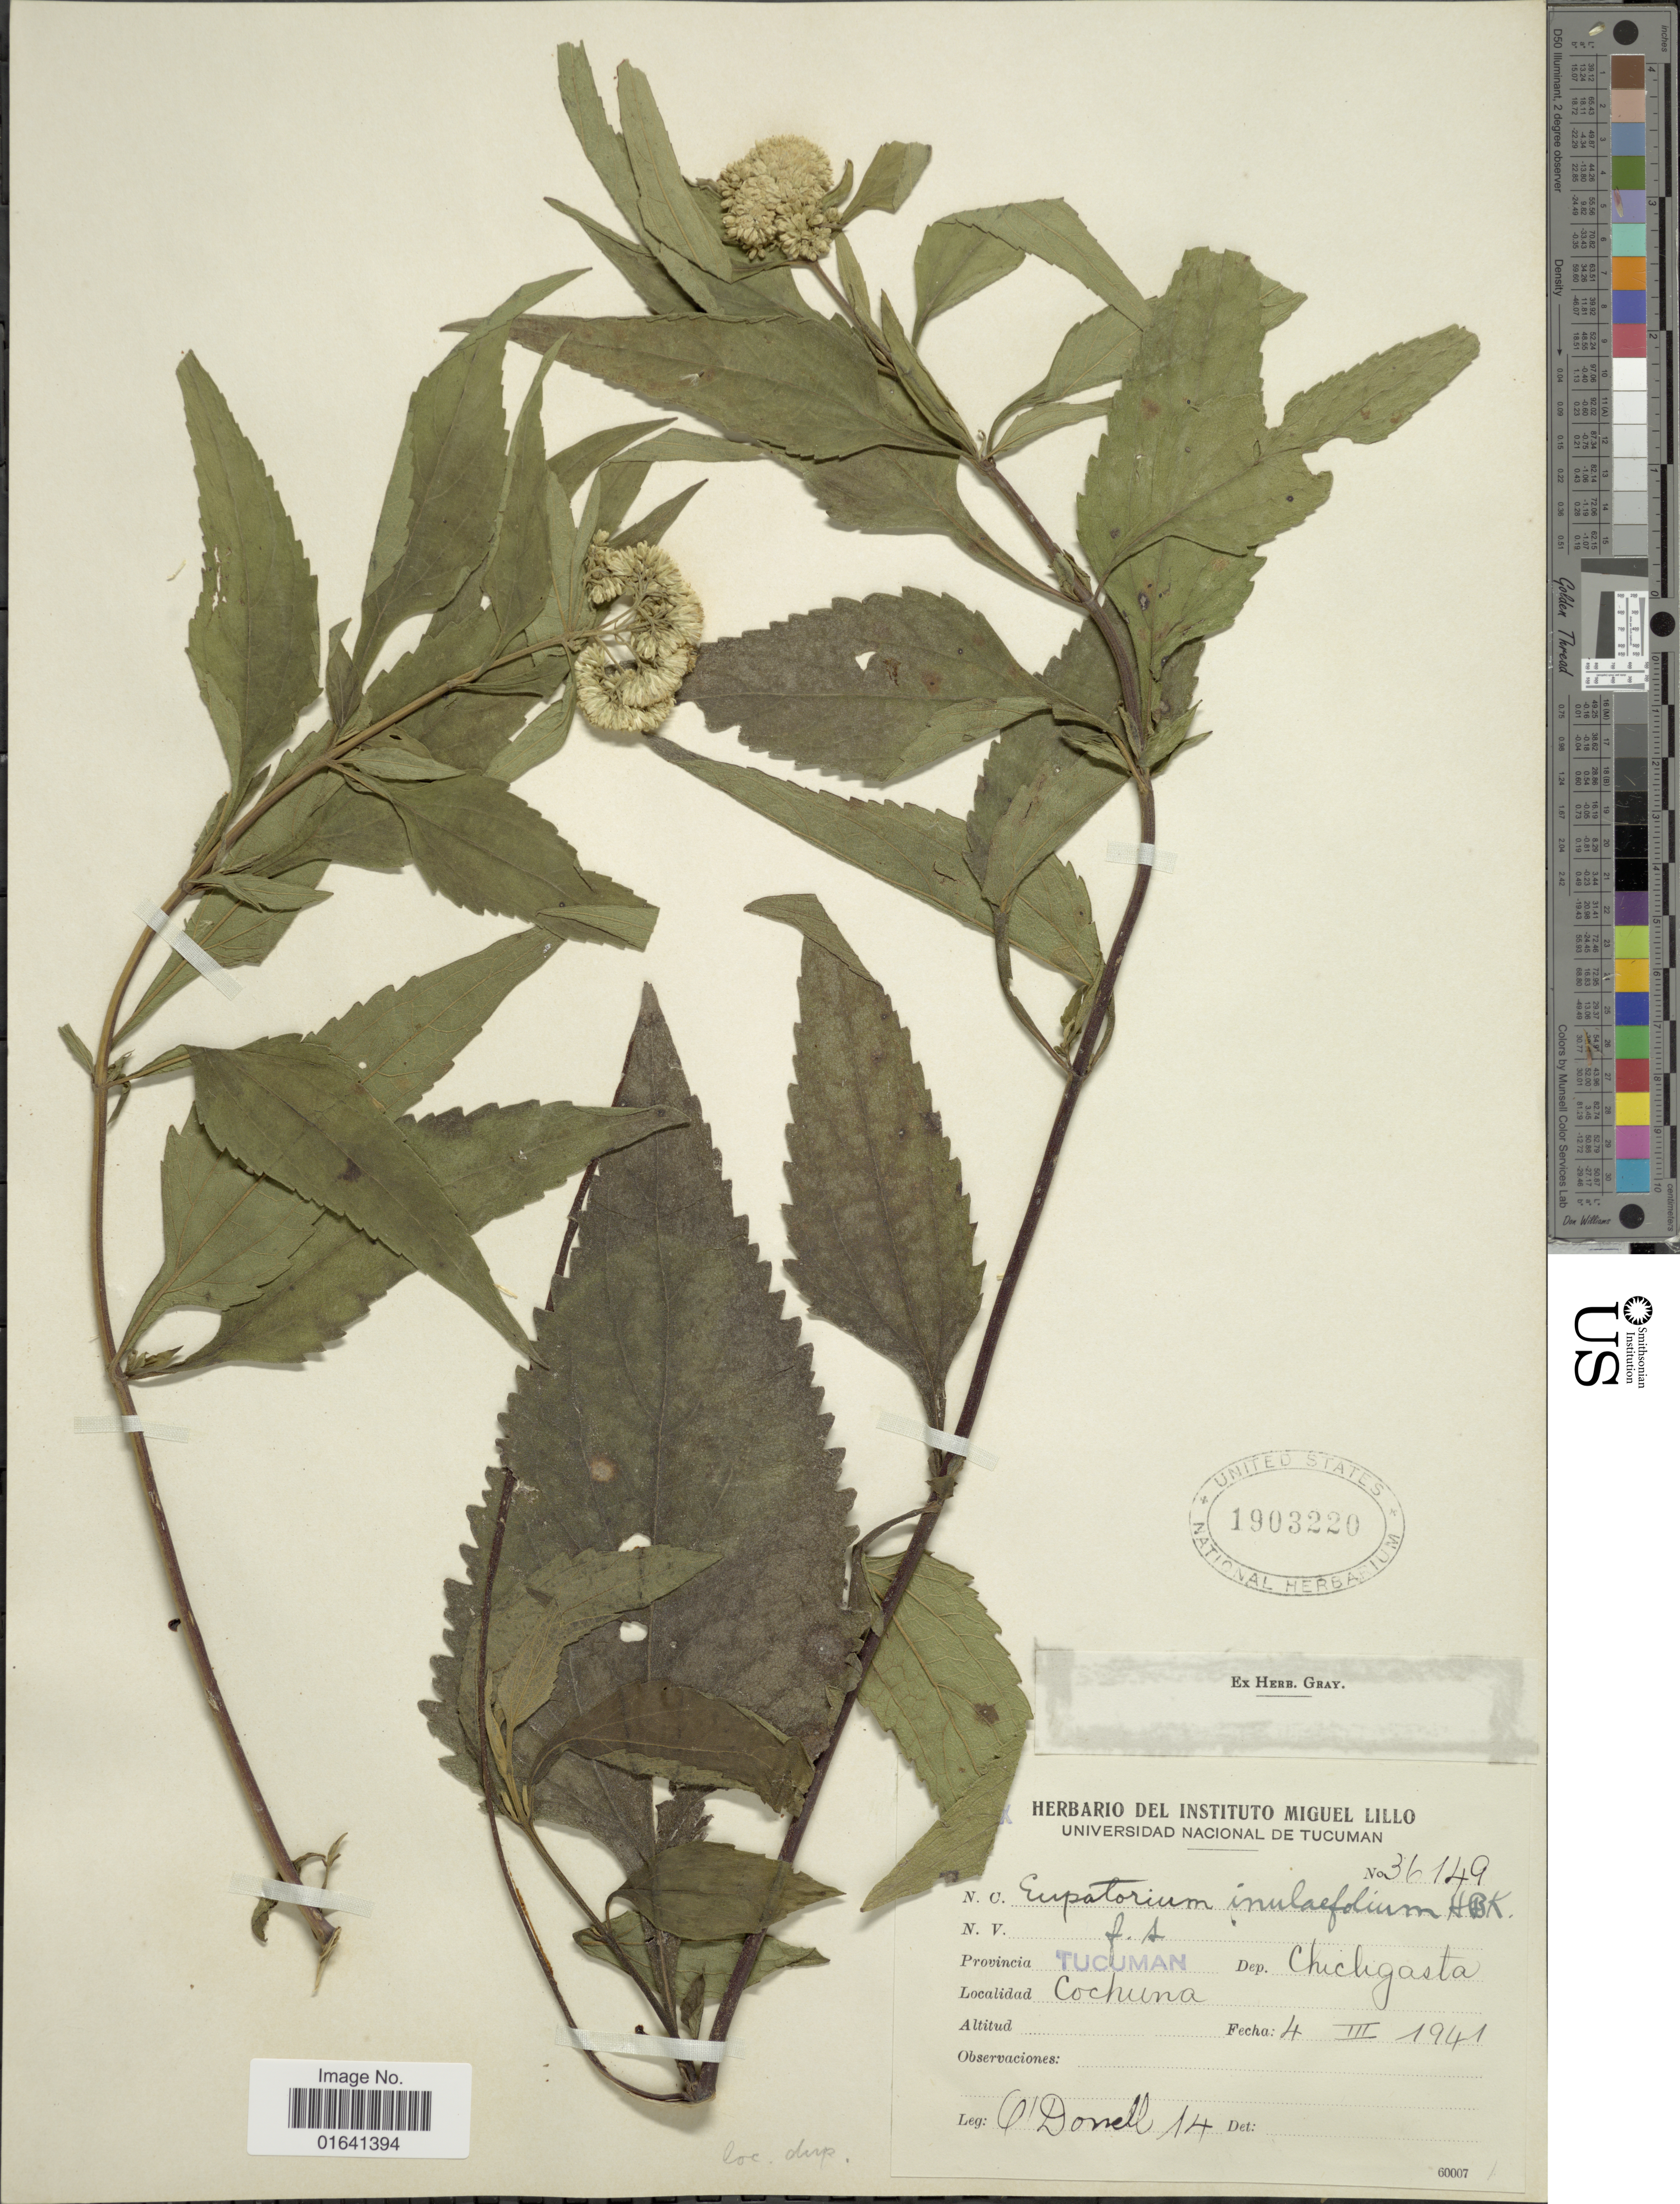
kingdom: Plantae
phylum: Tracheophyta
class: Magnoliopsida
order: Asterales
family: Asteraceae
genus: Austroeupatorium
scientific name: Austroeupatorium inulaefolium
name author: (Kunth) R.M. King & H. Rob.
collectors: C. A. O'Donell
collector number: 14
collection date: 1941-03-04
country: Argentina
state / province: Tucuman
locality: Dep. Chickgasta, Cochuna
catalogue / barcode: US 1903220